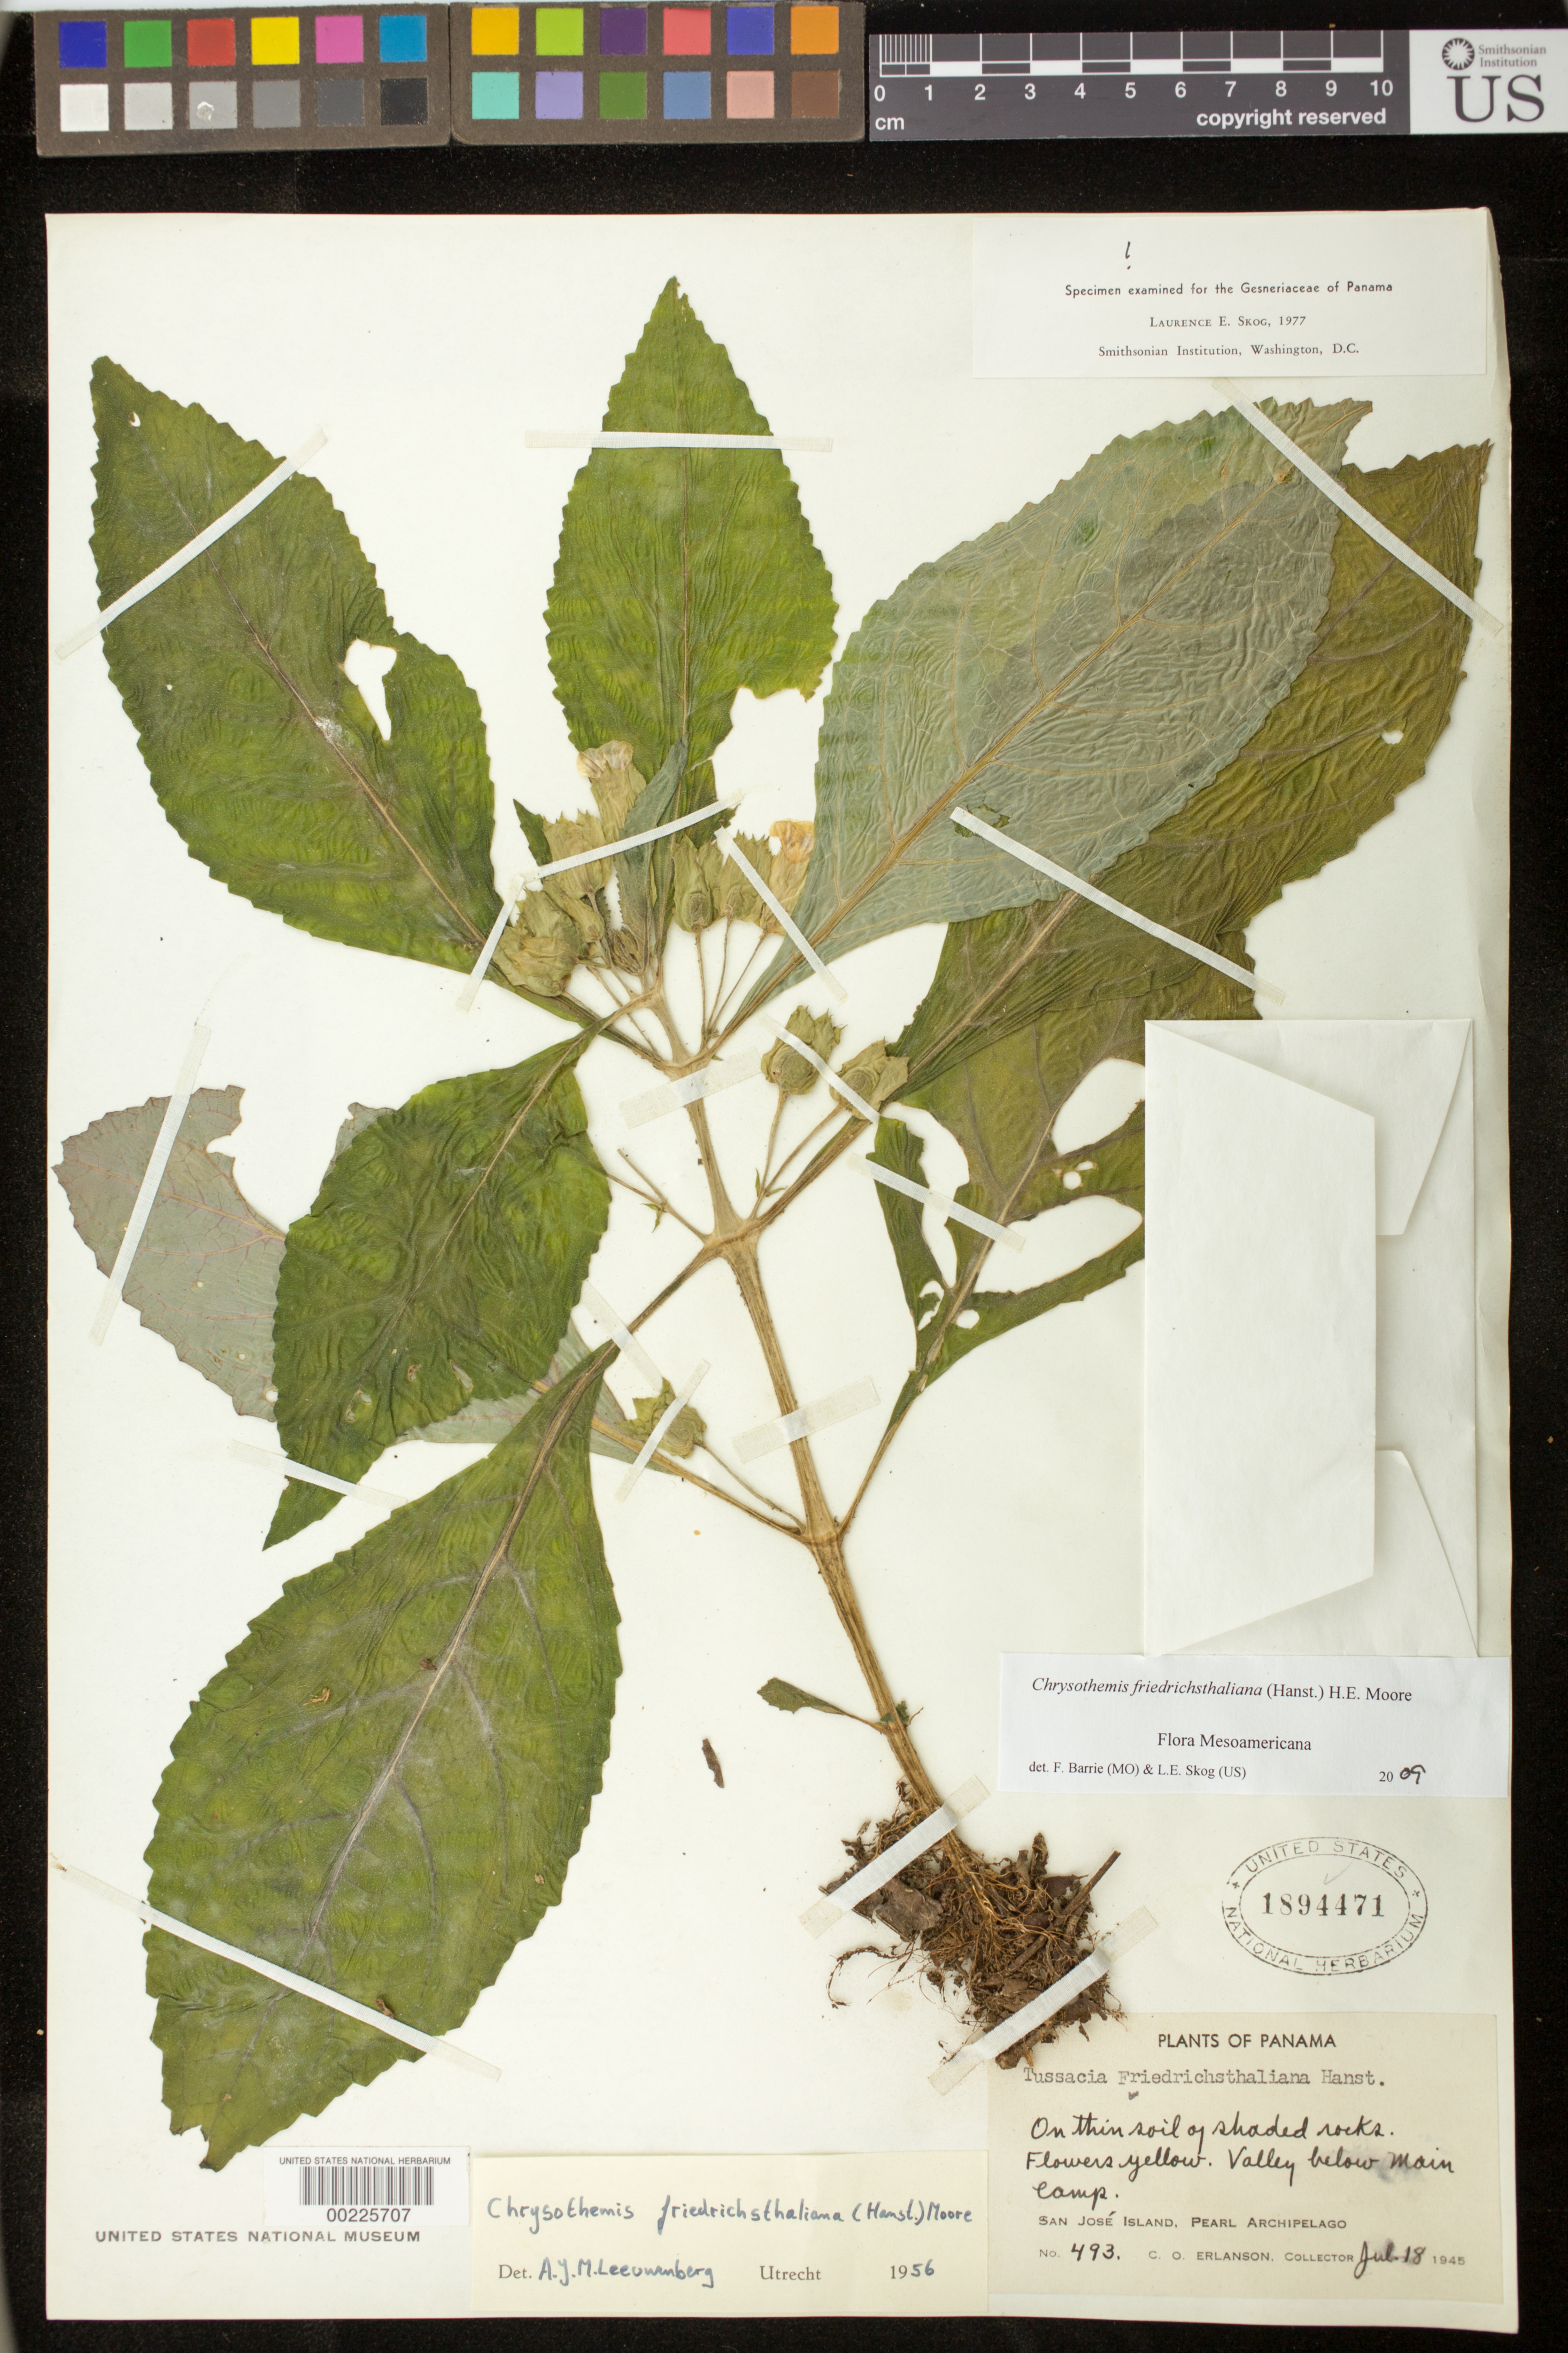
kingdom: Plantae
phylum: Tracheophyta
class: Magnoliopsida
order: Lamiales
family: Gesneriaceae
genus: Chrysothemis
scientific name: Chrysothemis friedrichsthaliana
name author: (Hanst.) H.E. Moore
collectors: C. O. Erlanson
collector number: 493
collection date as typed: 18 Jul 1945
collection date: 1945-07-18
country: Panama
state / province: Panamá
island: San Jose Island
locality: San Jose Island, Pearl Archipelago, valley below main camp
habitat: On thin soil of shaded rocks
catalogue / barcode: US 1894471